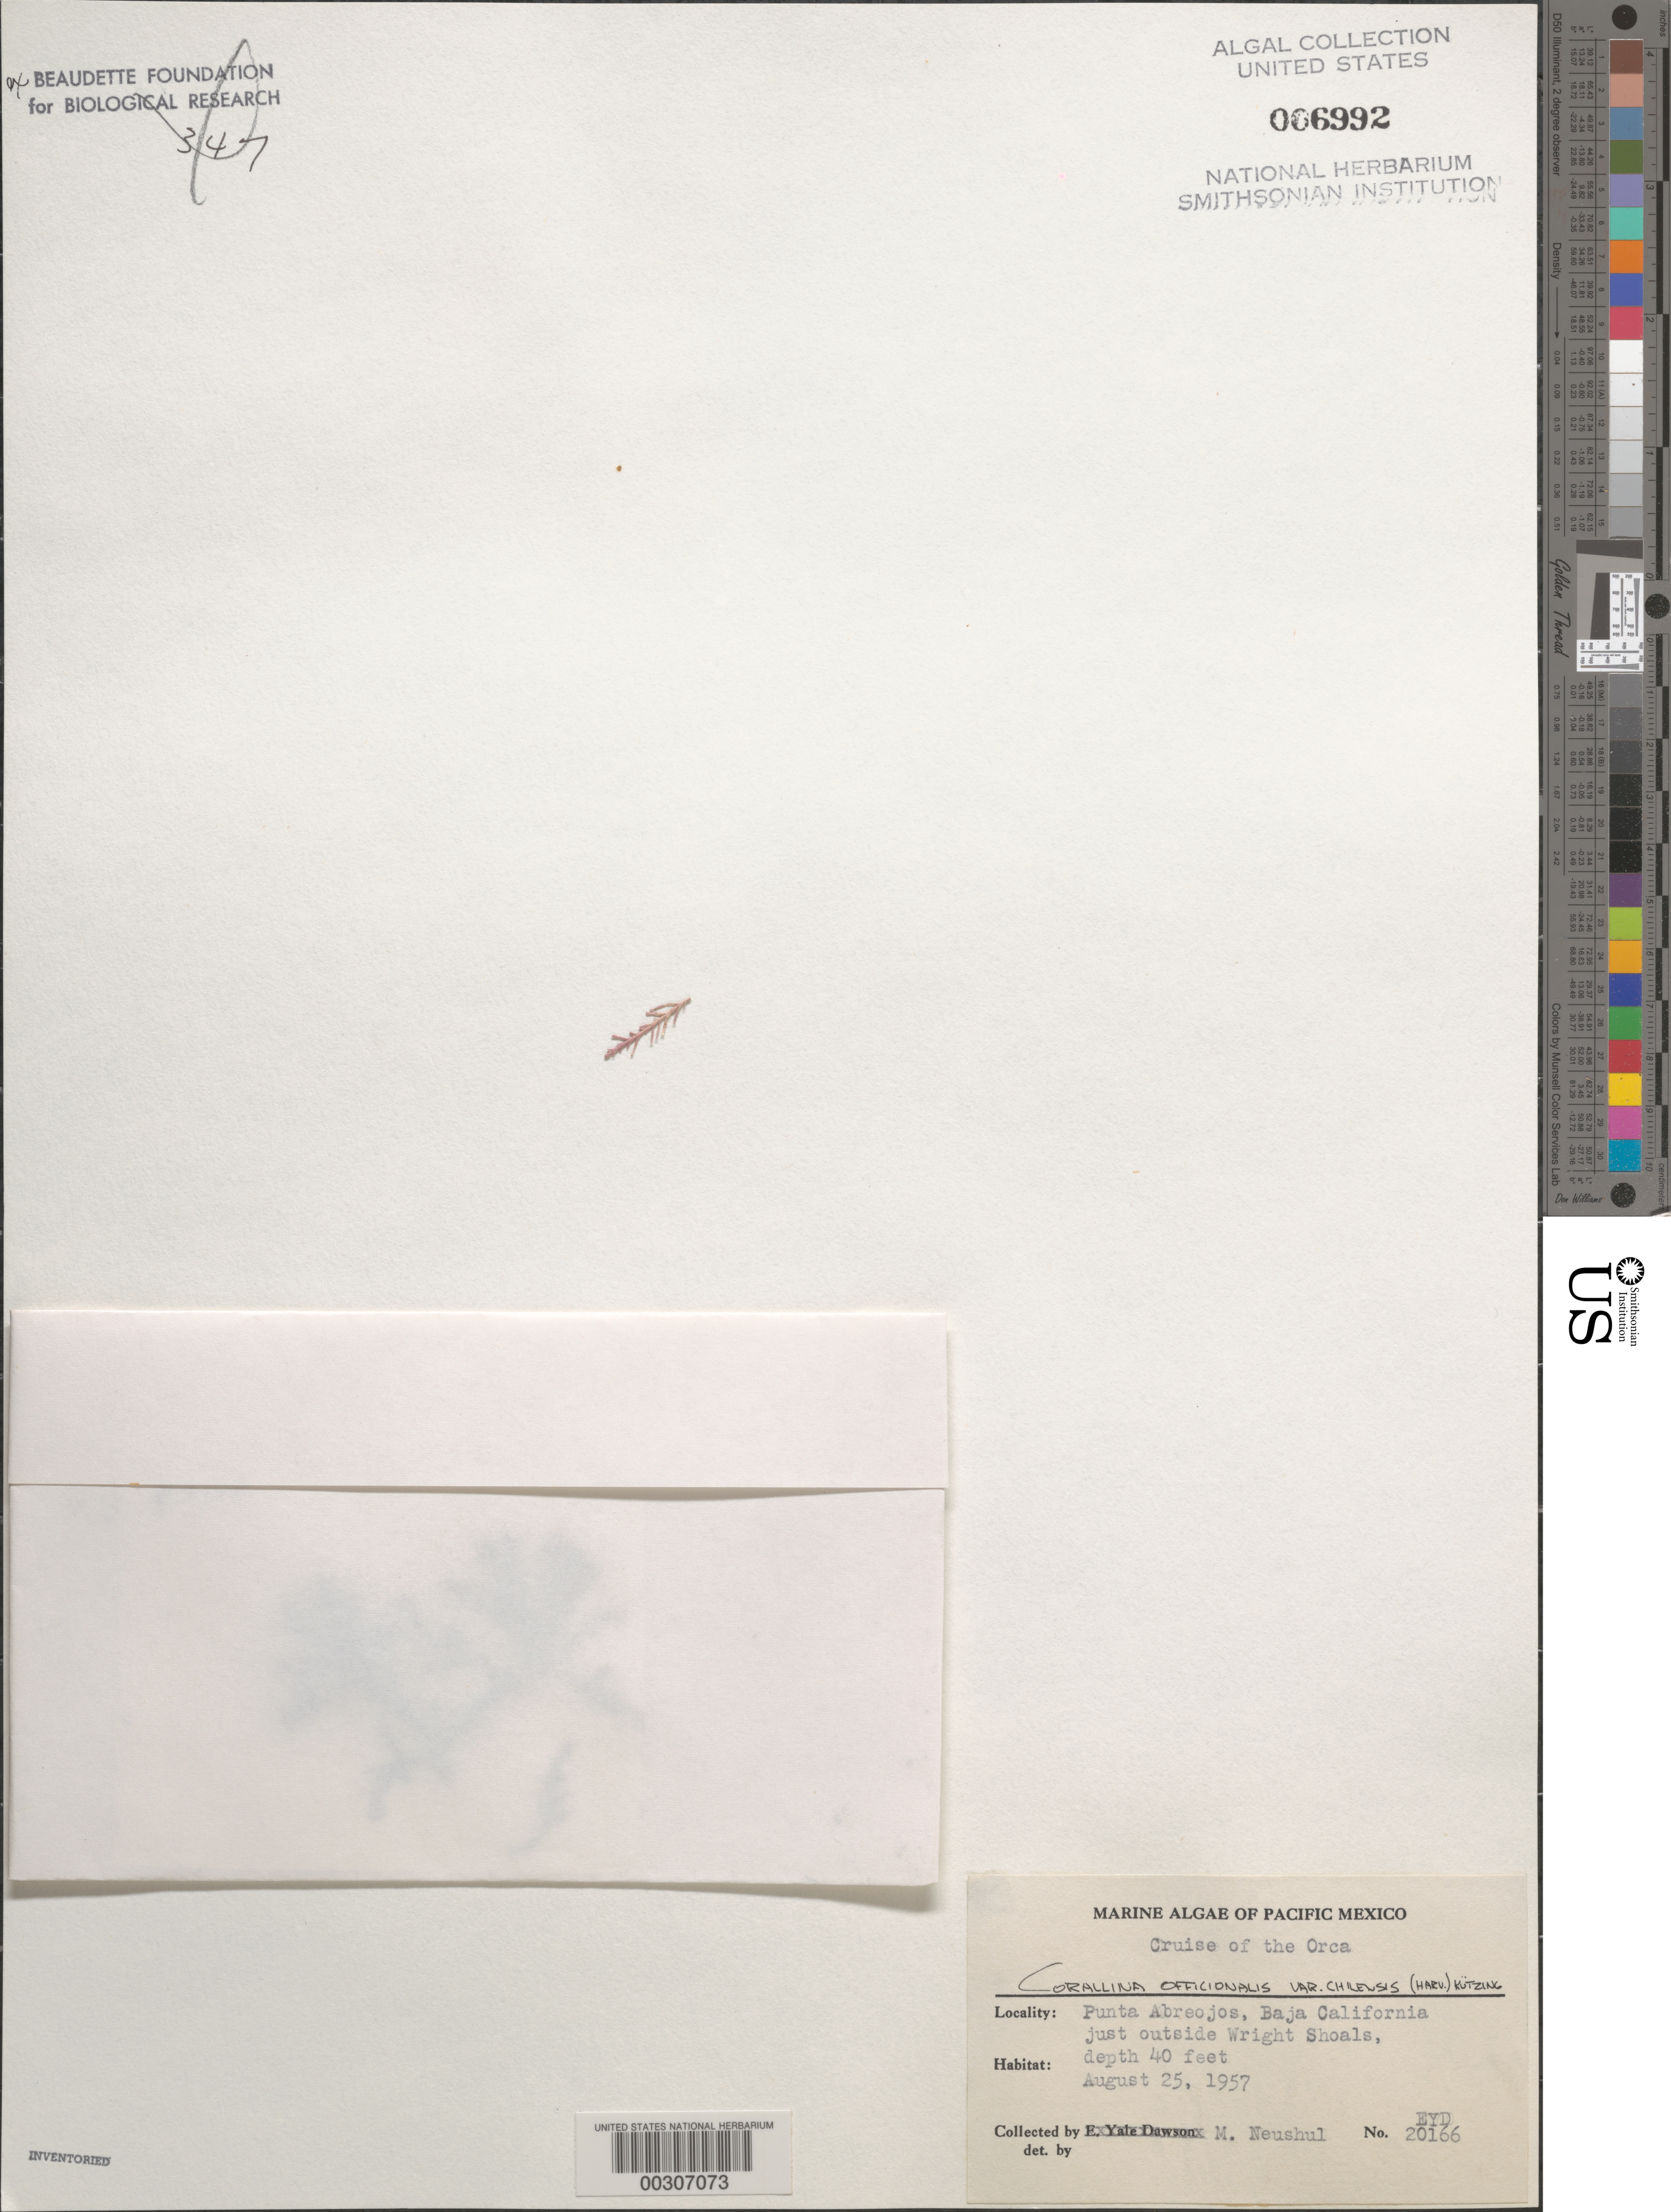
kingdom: Plantae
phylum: Rhodophyta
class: Florideophyceae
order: Corallinales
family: Corallinaceae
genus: Corallina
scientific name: Corallina officinalis var. chilensis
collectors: M. Neushul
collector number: EYD 20166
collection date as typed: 25 Aug 1957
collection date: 1957-08-25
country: Mexico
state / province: Baja California Sur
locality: Punta Abreojos, just outside Wright Shoals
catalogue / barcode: US 6992